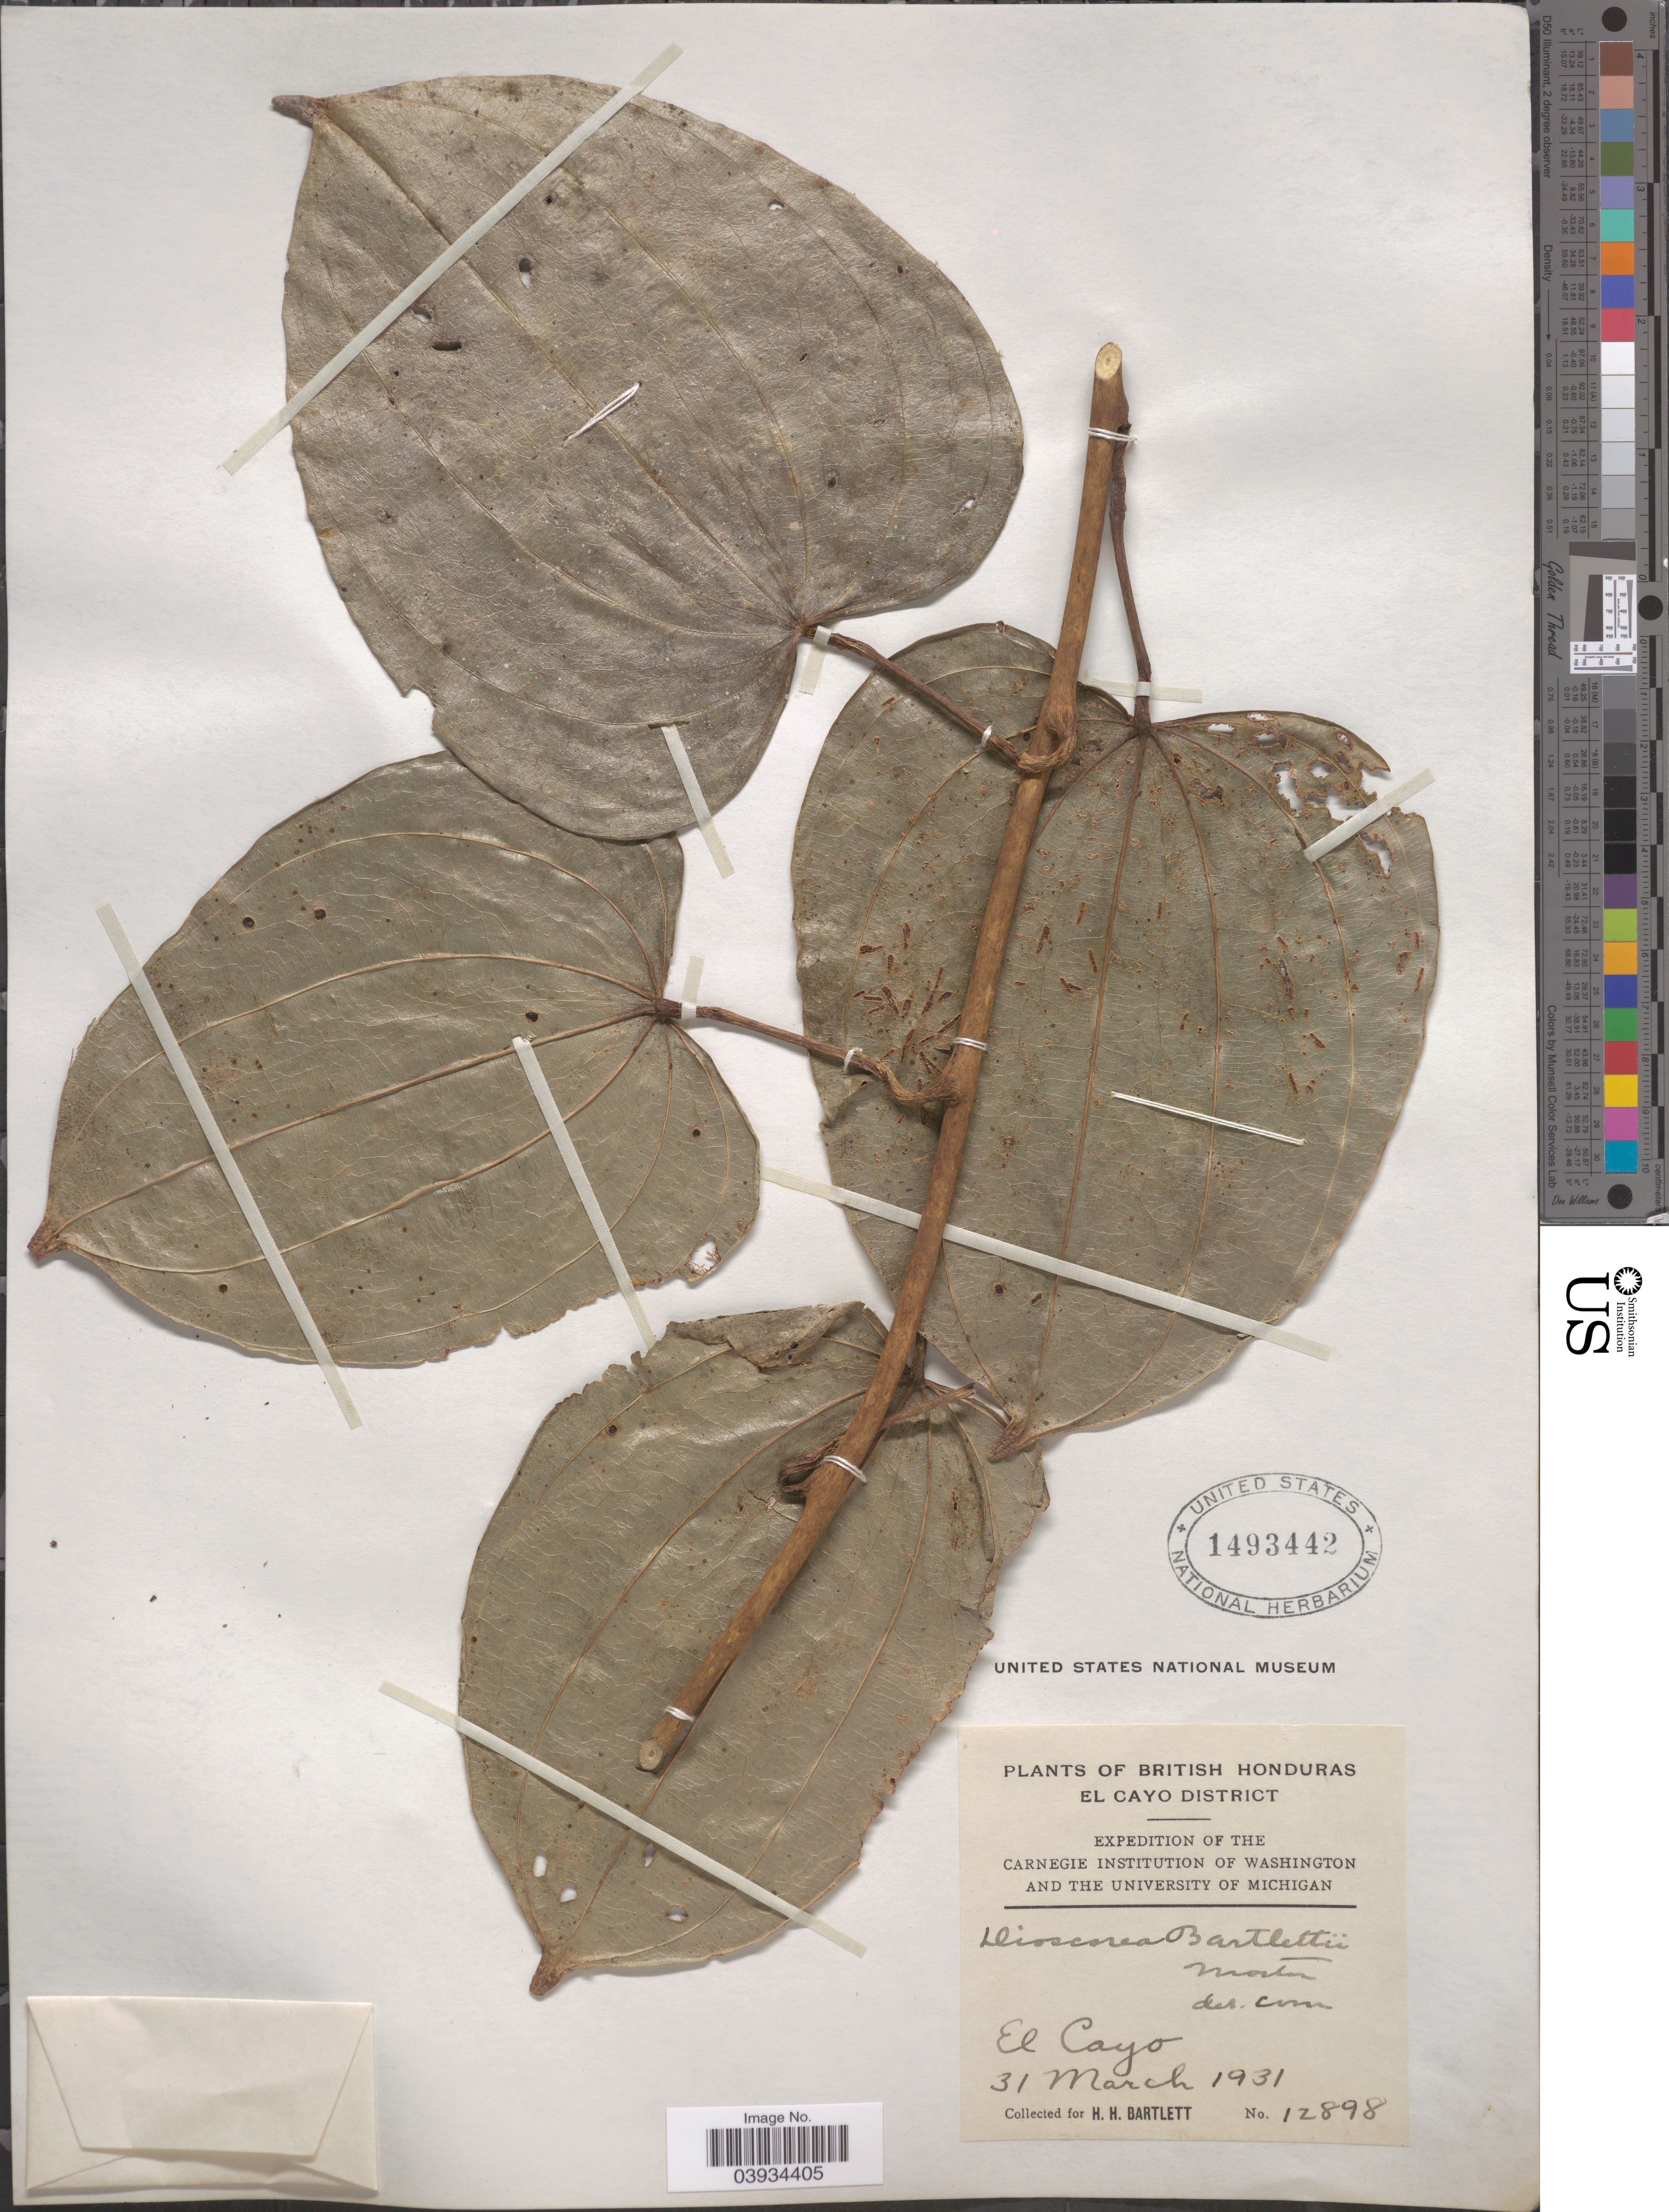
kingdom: Plantae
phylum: Tracheophyta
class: Liliopsida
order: Dioscoreales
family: Dioscoreaceae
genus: Dioscorea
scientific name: Dioscorea bartlettii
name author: C.V. Morton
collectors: H. H. Bartlett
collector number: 12898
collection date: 1931-03-31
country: Belize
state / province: Cayo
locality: British Honduras. El Cayo District. El Cayo.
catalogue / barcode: US 1493442